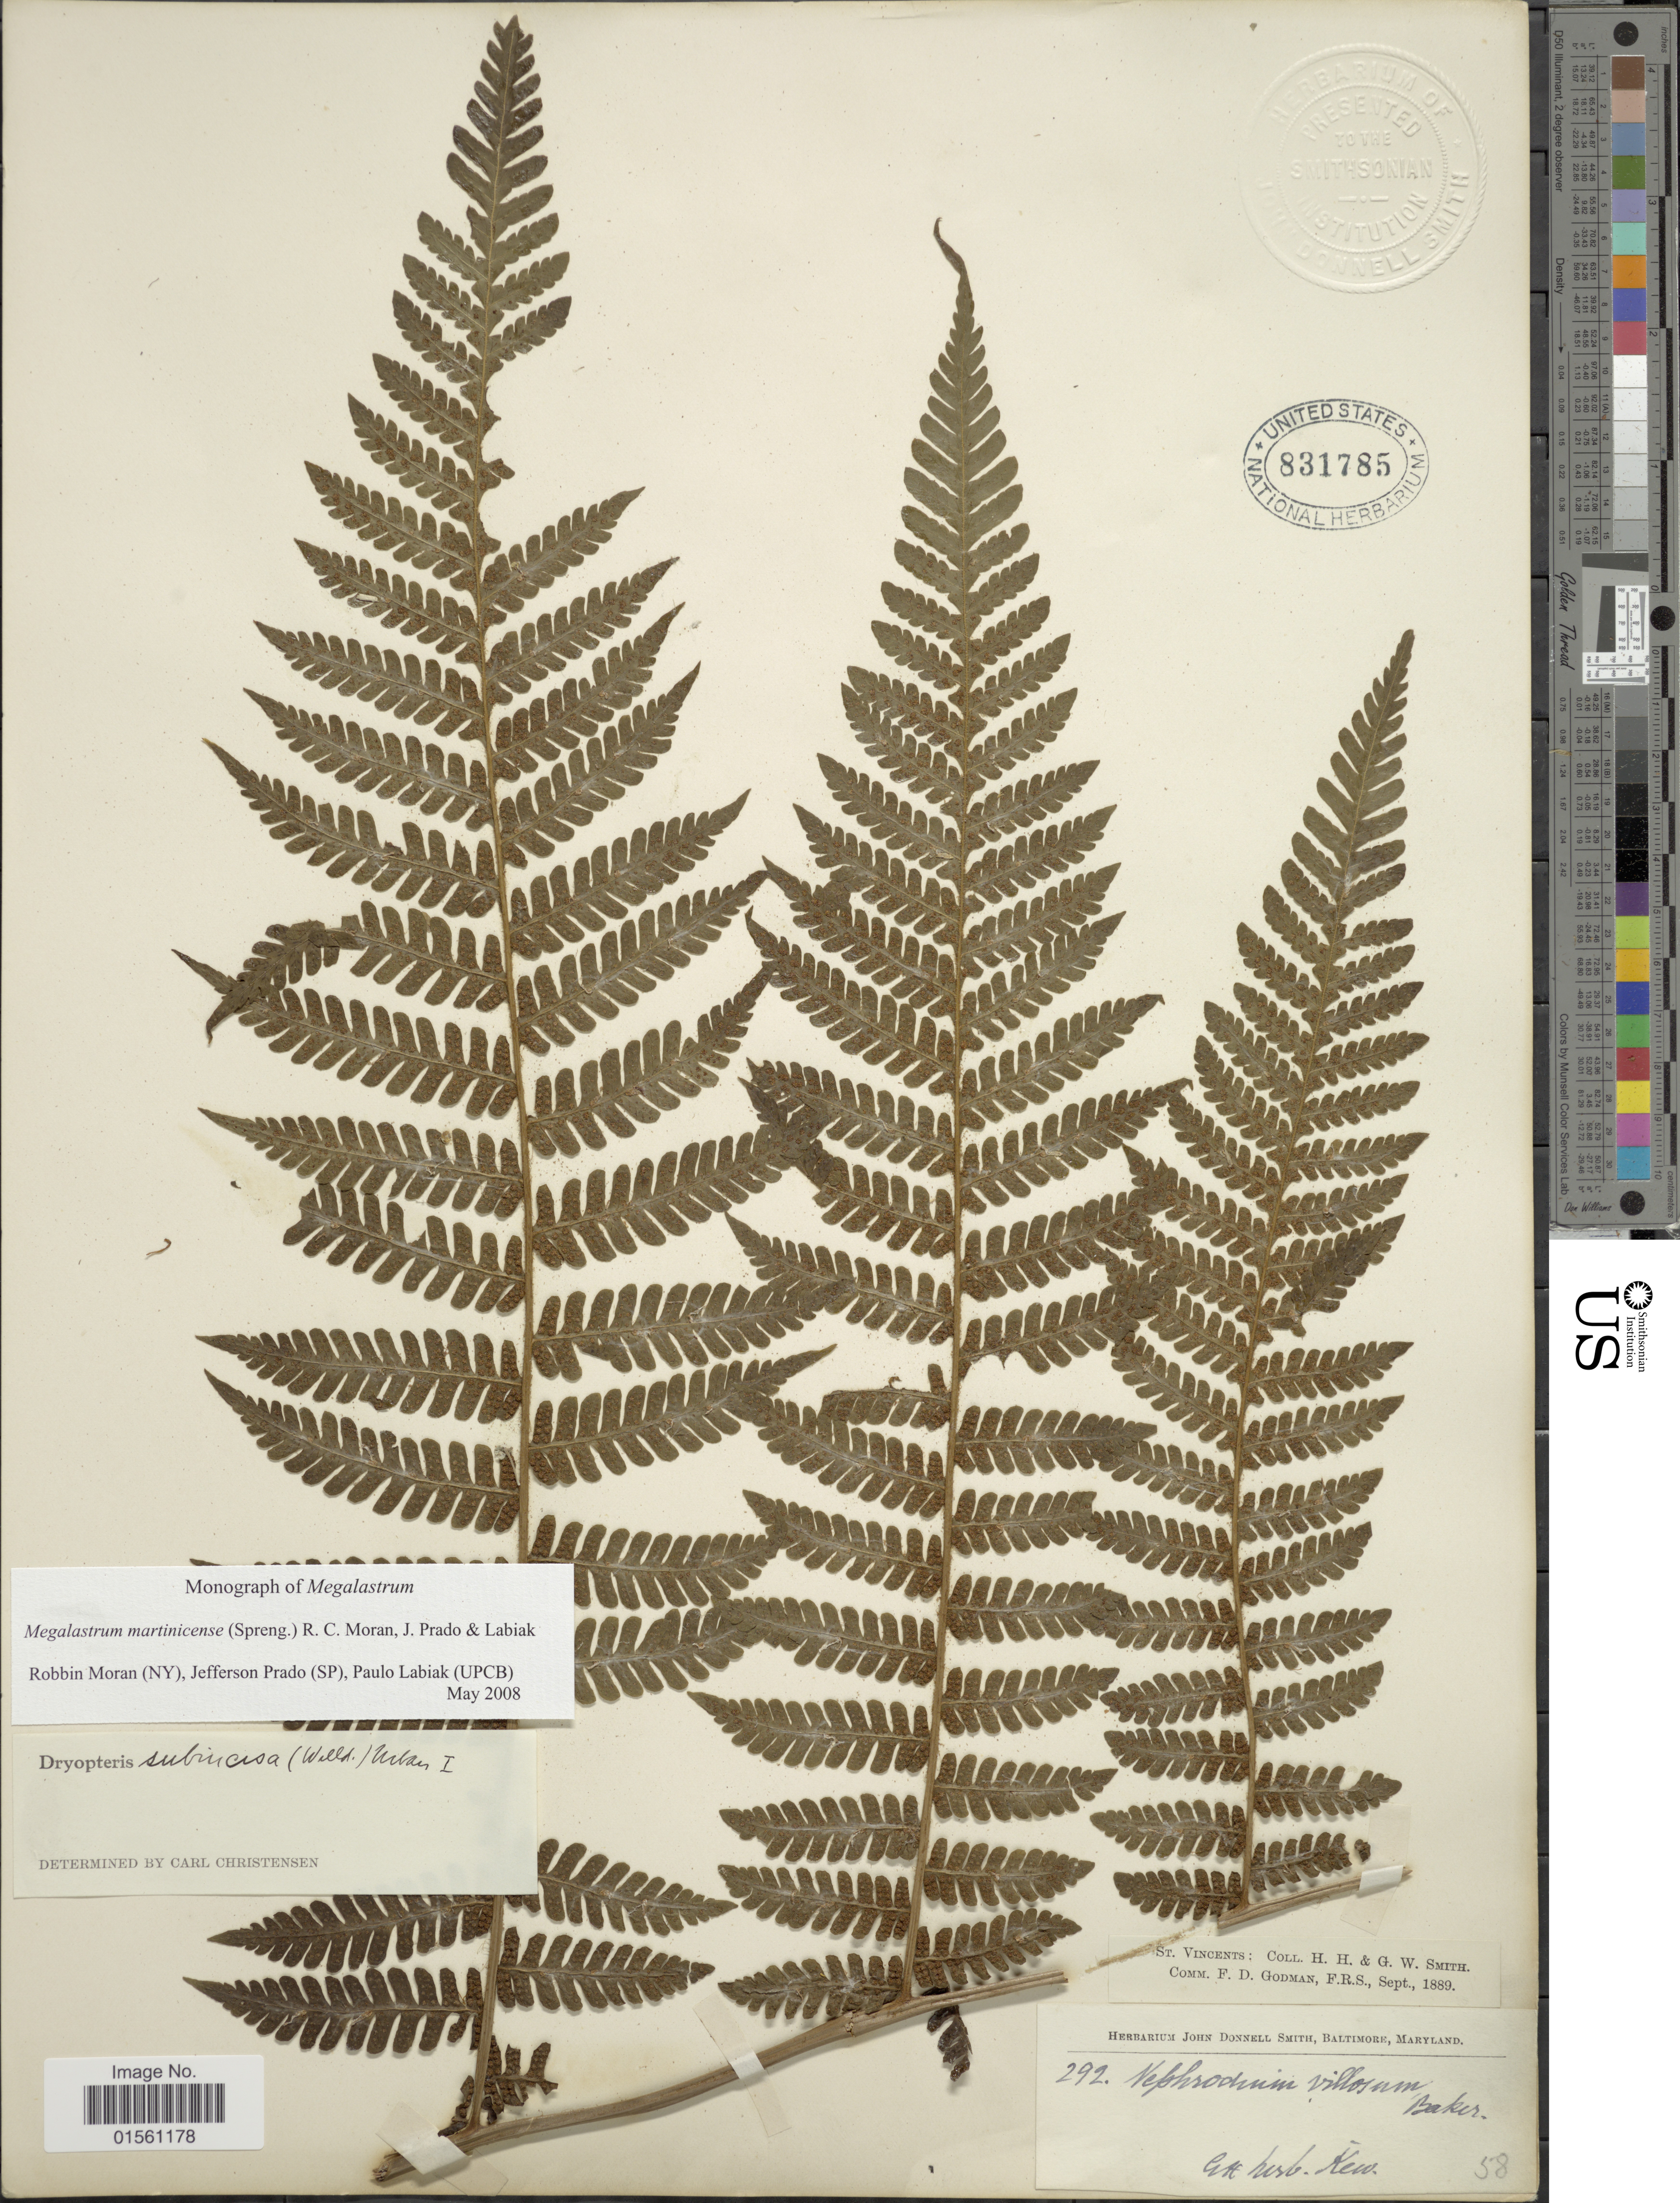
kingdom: Plantae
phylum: Tracheophyta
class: Polypodiopsida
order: Polypodiales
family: Dryopteridaceae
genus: Megalastrum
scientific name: Megalastrum martinicense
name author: (Spreng.) R.C. Moran et al.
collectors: H. H. Smith & G. Smith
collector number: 292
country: St. Vincent - Grenadines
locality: St. Vincents.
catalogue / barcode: US 831785